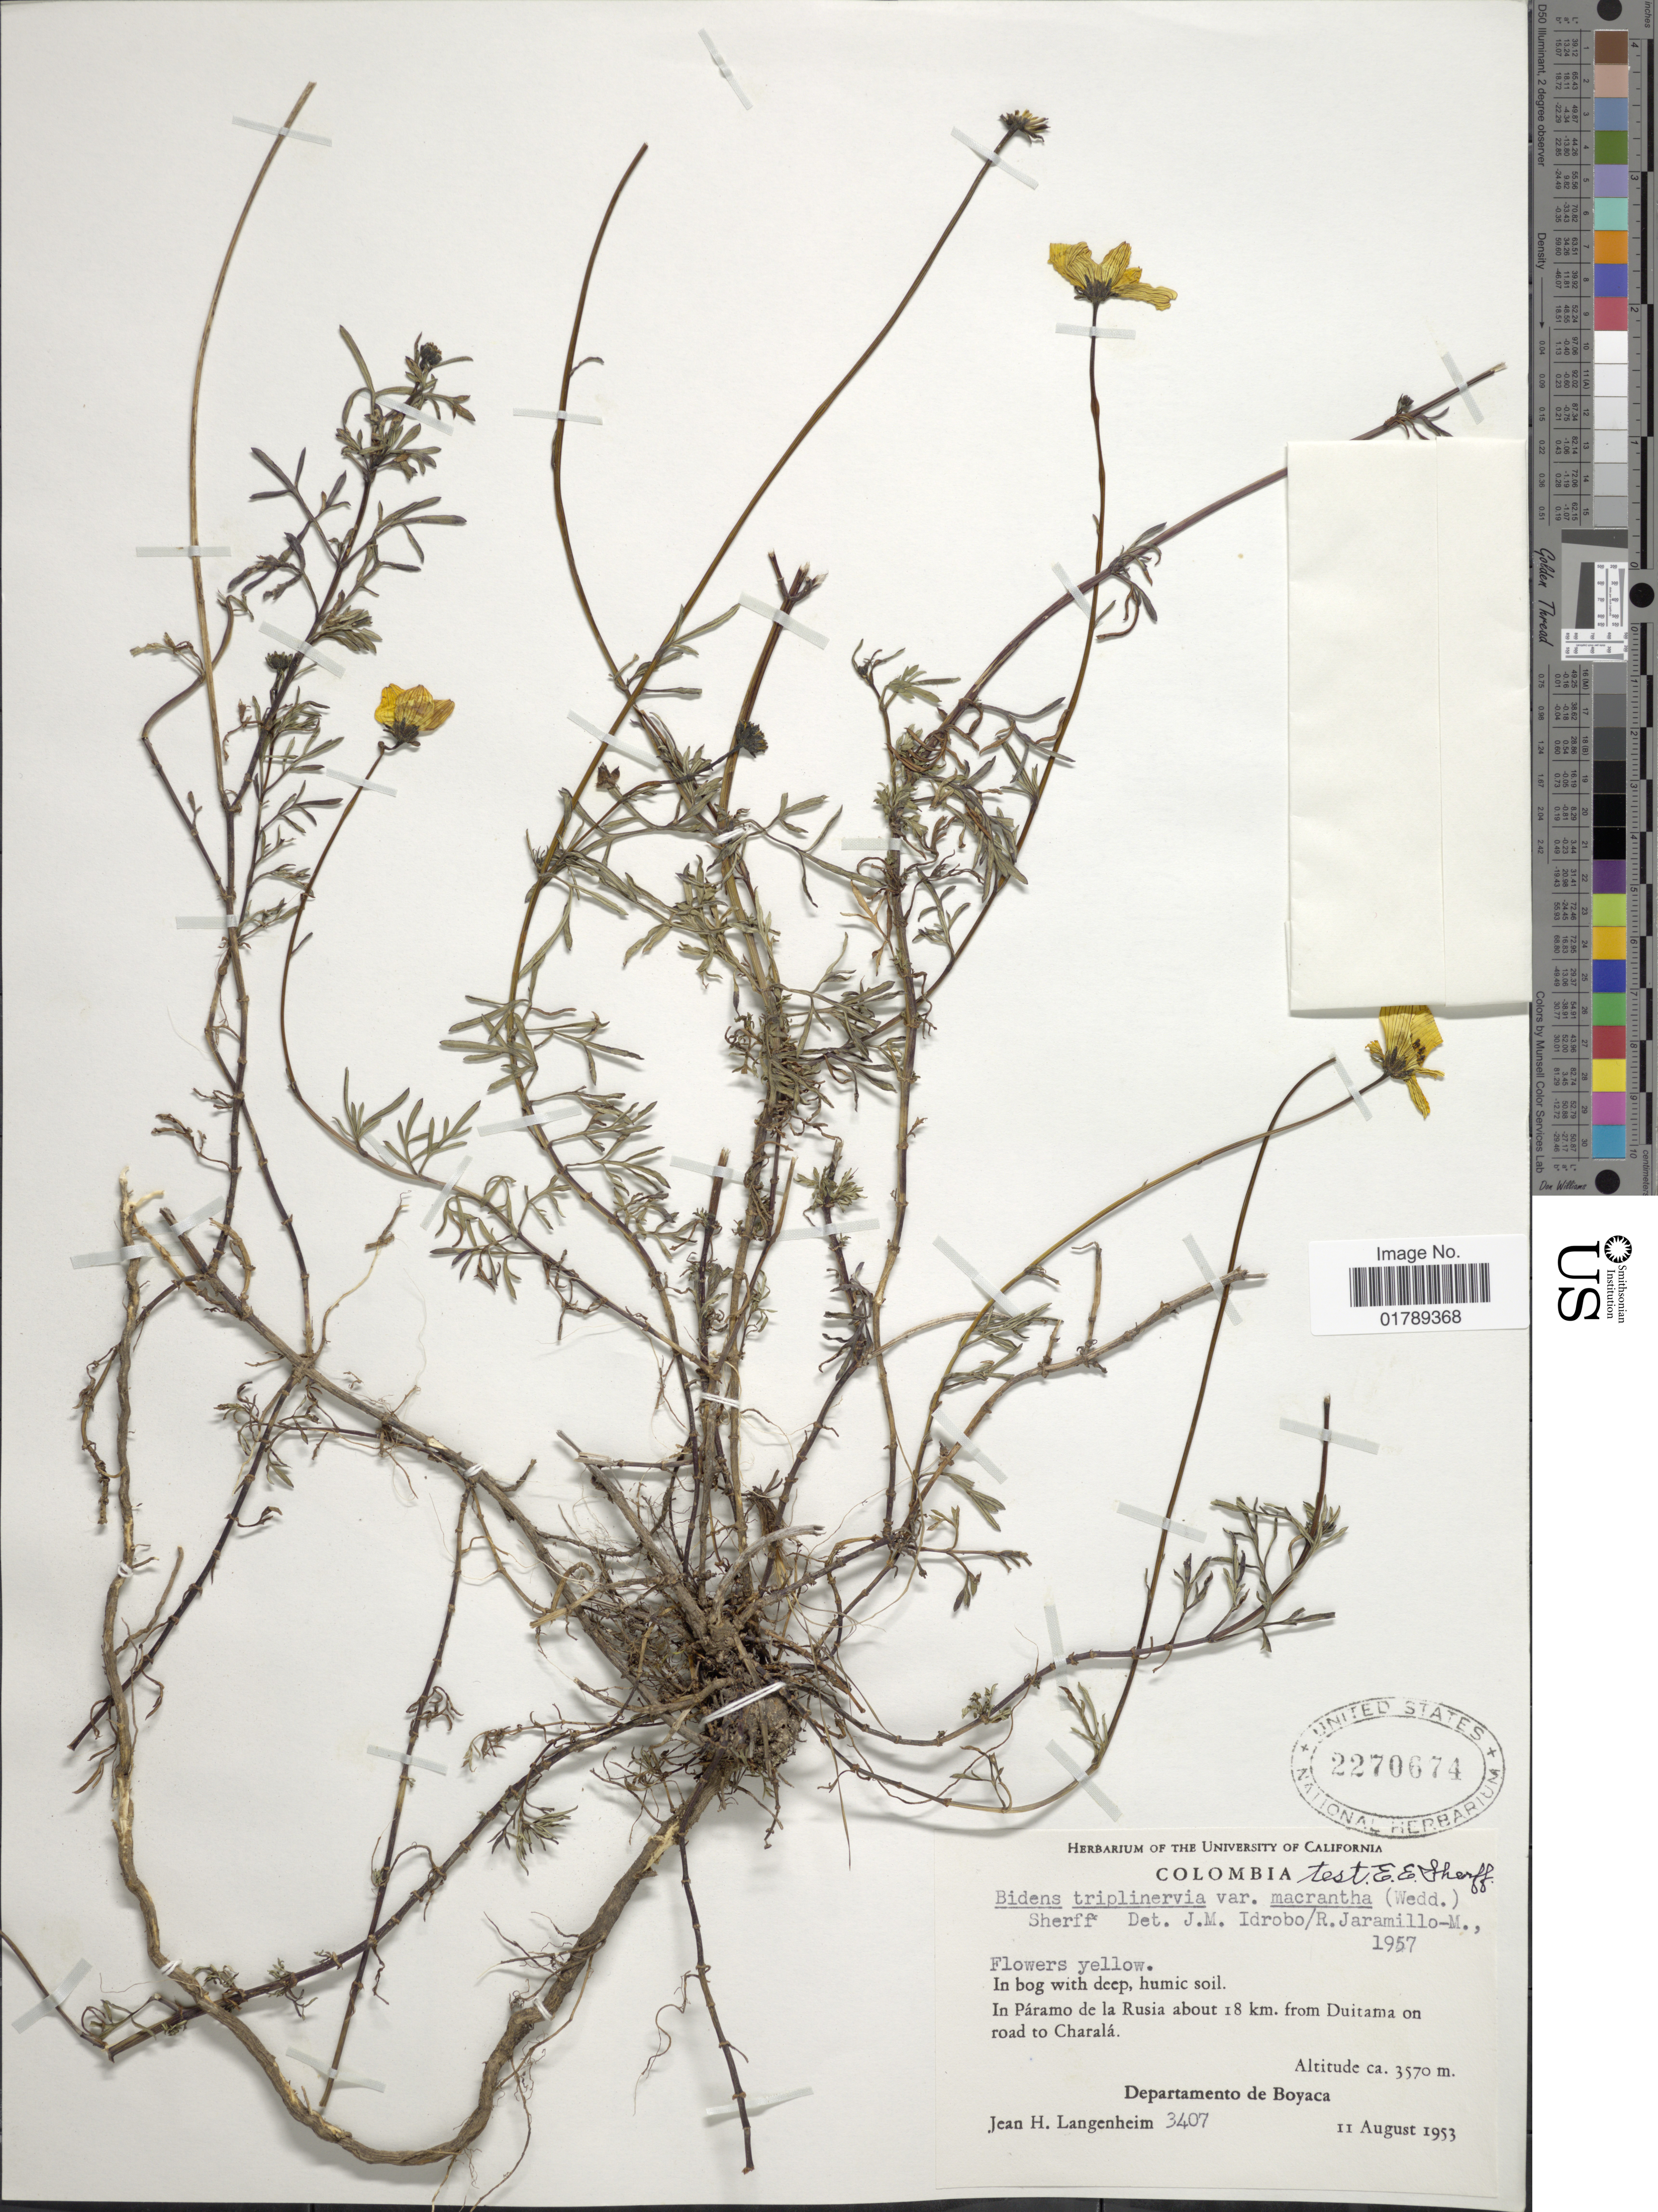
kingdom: Plantae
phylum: Tracheophyta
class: Magnoliopsida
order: Asterales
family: Asteraceae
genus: Bidens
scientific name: Bidens triplinervia var. macrantha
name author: (Wedd.) Sherff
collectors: J. H. Langenheim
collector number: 3407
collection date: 1953-08-11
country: Colombia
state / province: Boyacá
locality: In Páramo de la Rusia about 18 km. from Duitama on road to Charalá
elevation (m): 3570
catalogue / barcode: US 2270674